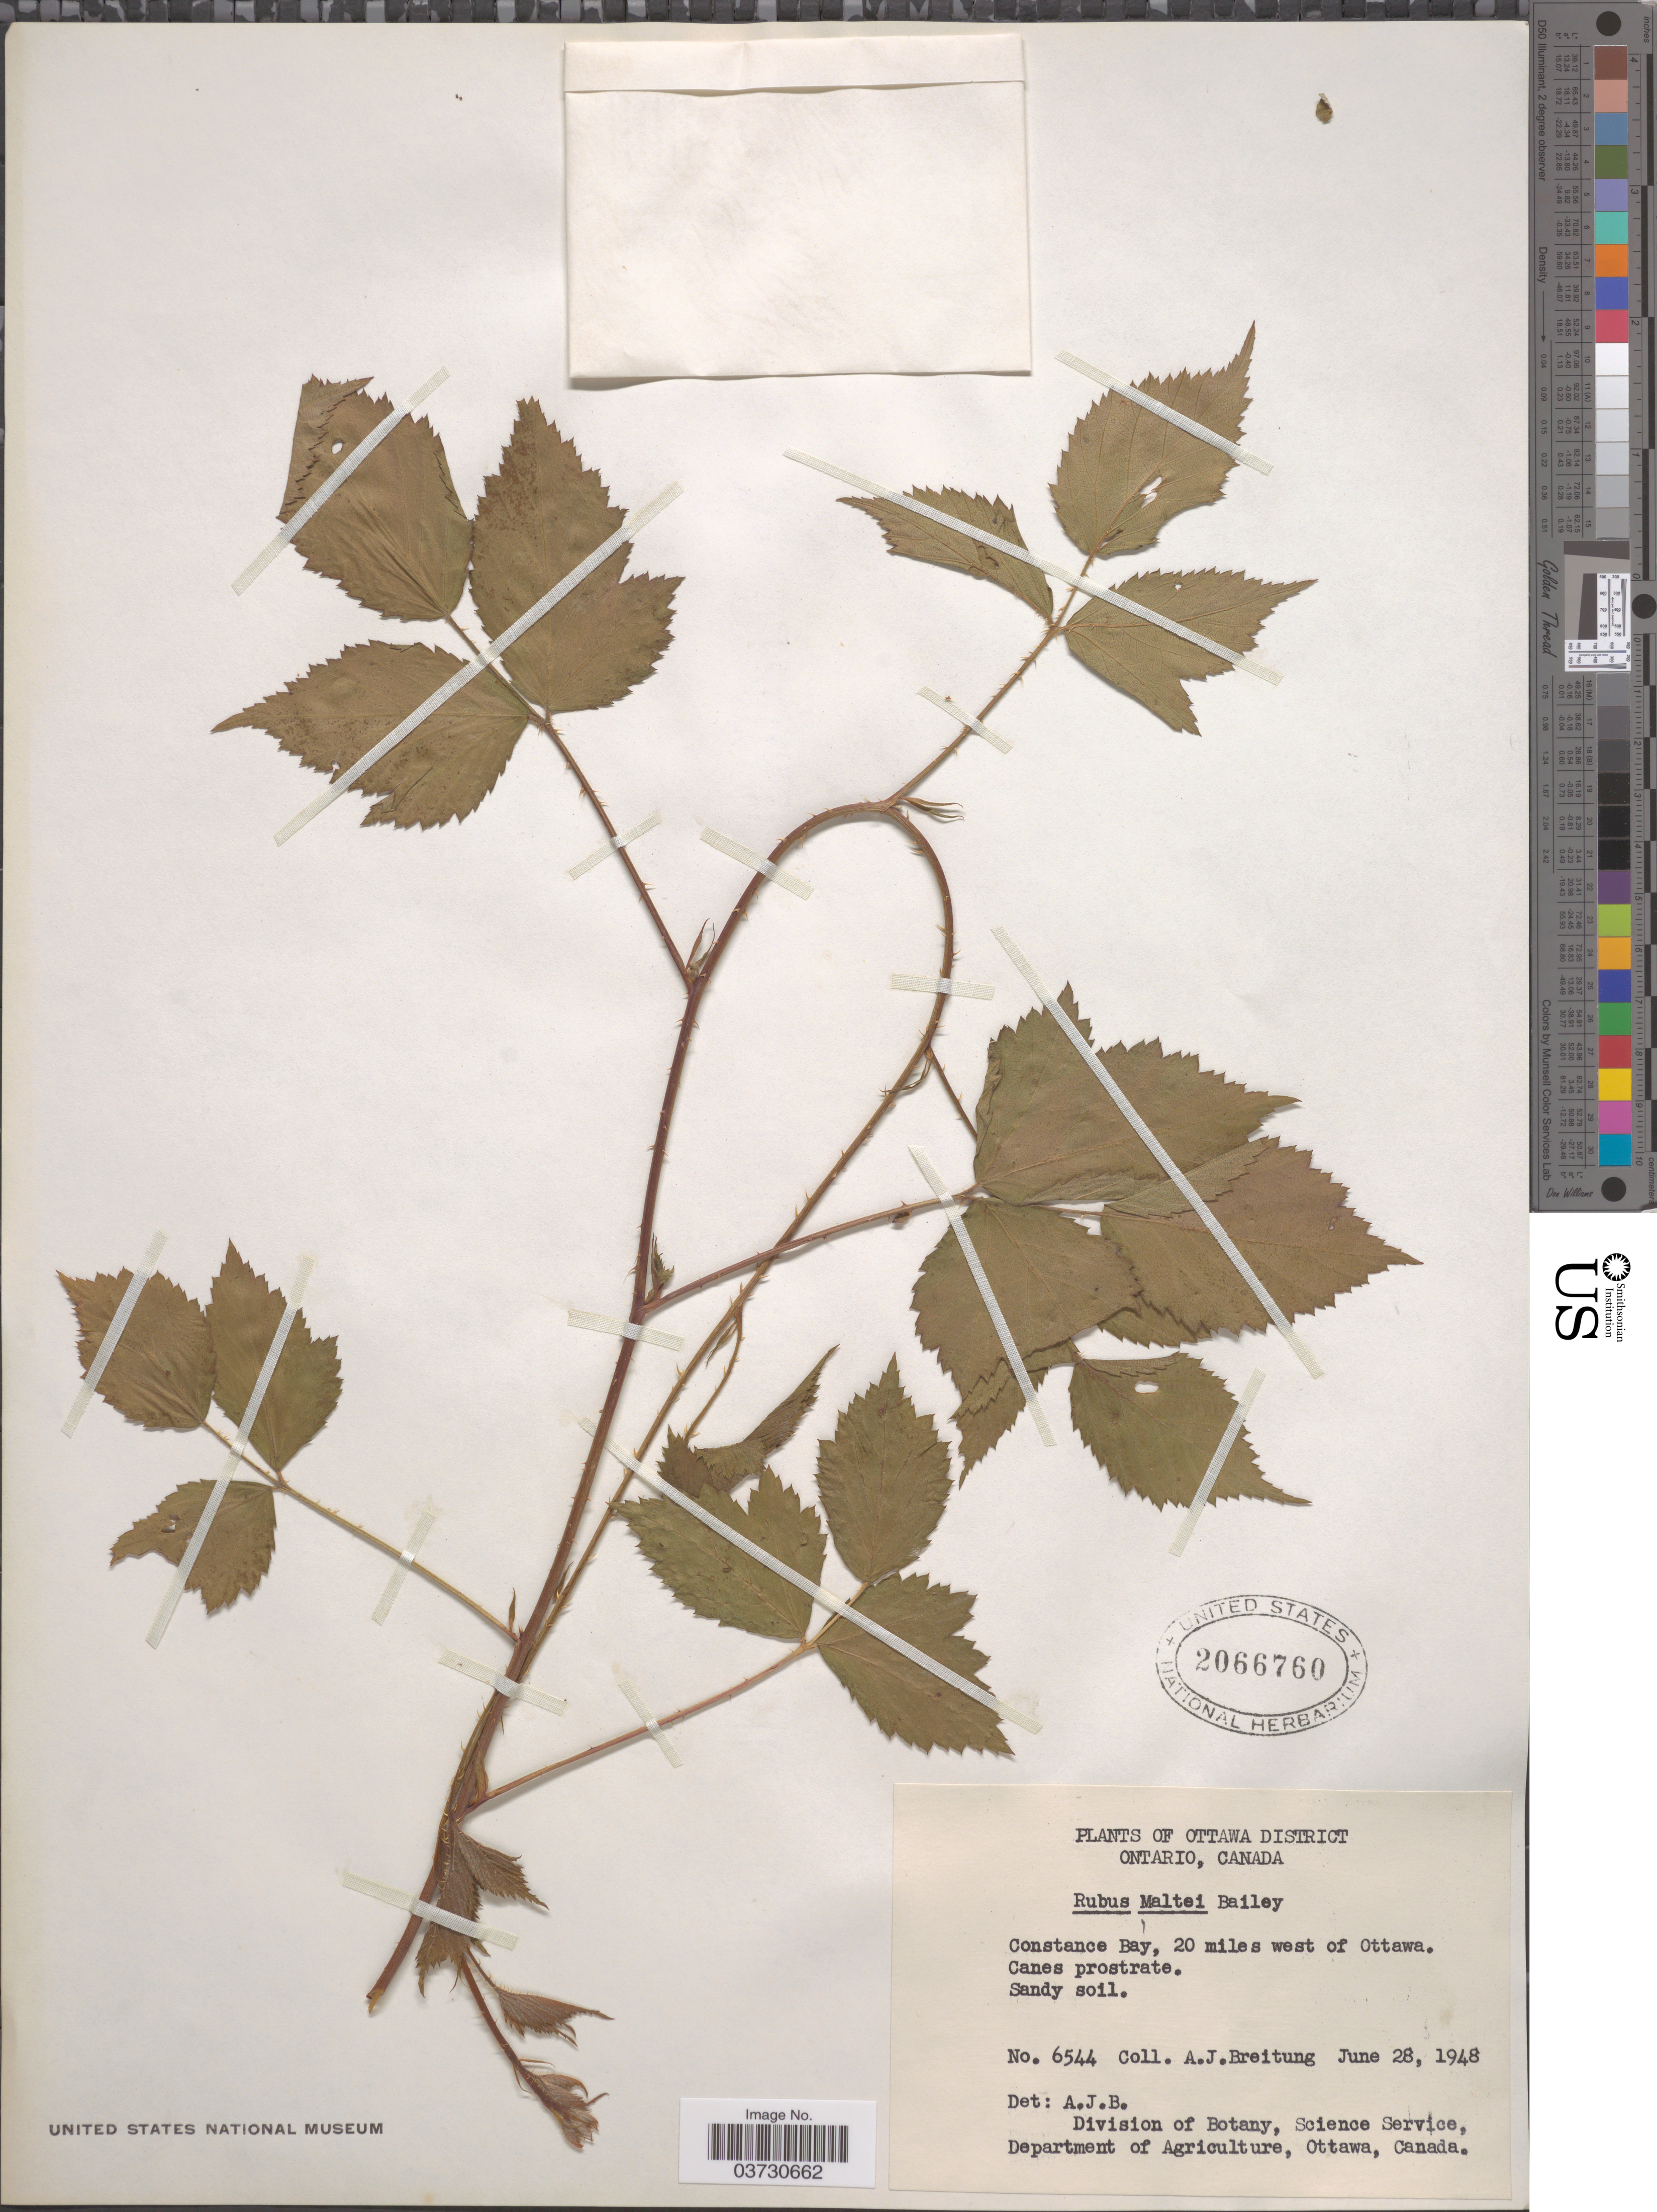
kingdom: Plantae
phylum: Tracheophyta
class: Magnoliopsida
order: Rosales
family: Rosaceae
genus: Rubus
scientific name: Rubus maltei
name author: L.H. Bailey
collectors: A. Breitung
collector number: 6544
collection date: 1948-06-28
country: Canada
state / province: Ontario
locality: Ottawa District. Constance Bay, 20 miles west of Ottawa.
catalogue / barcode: US 2066760